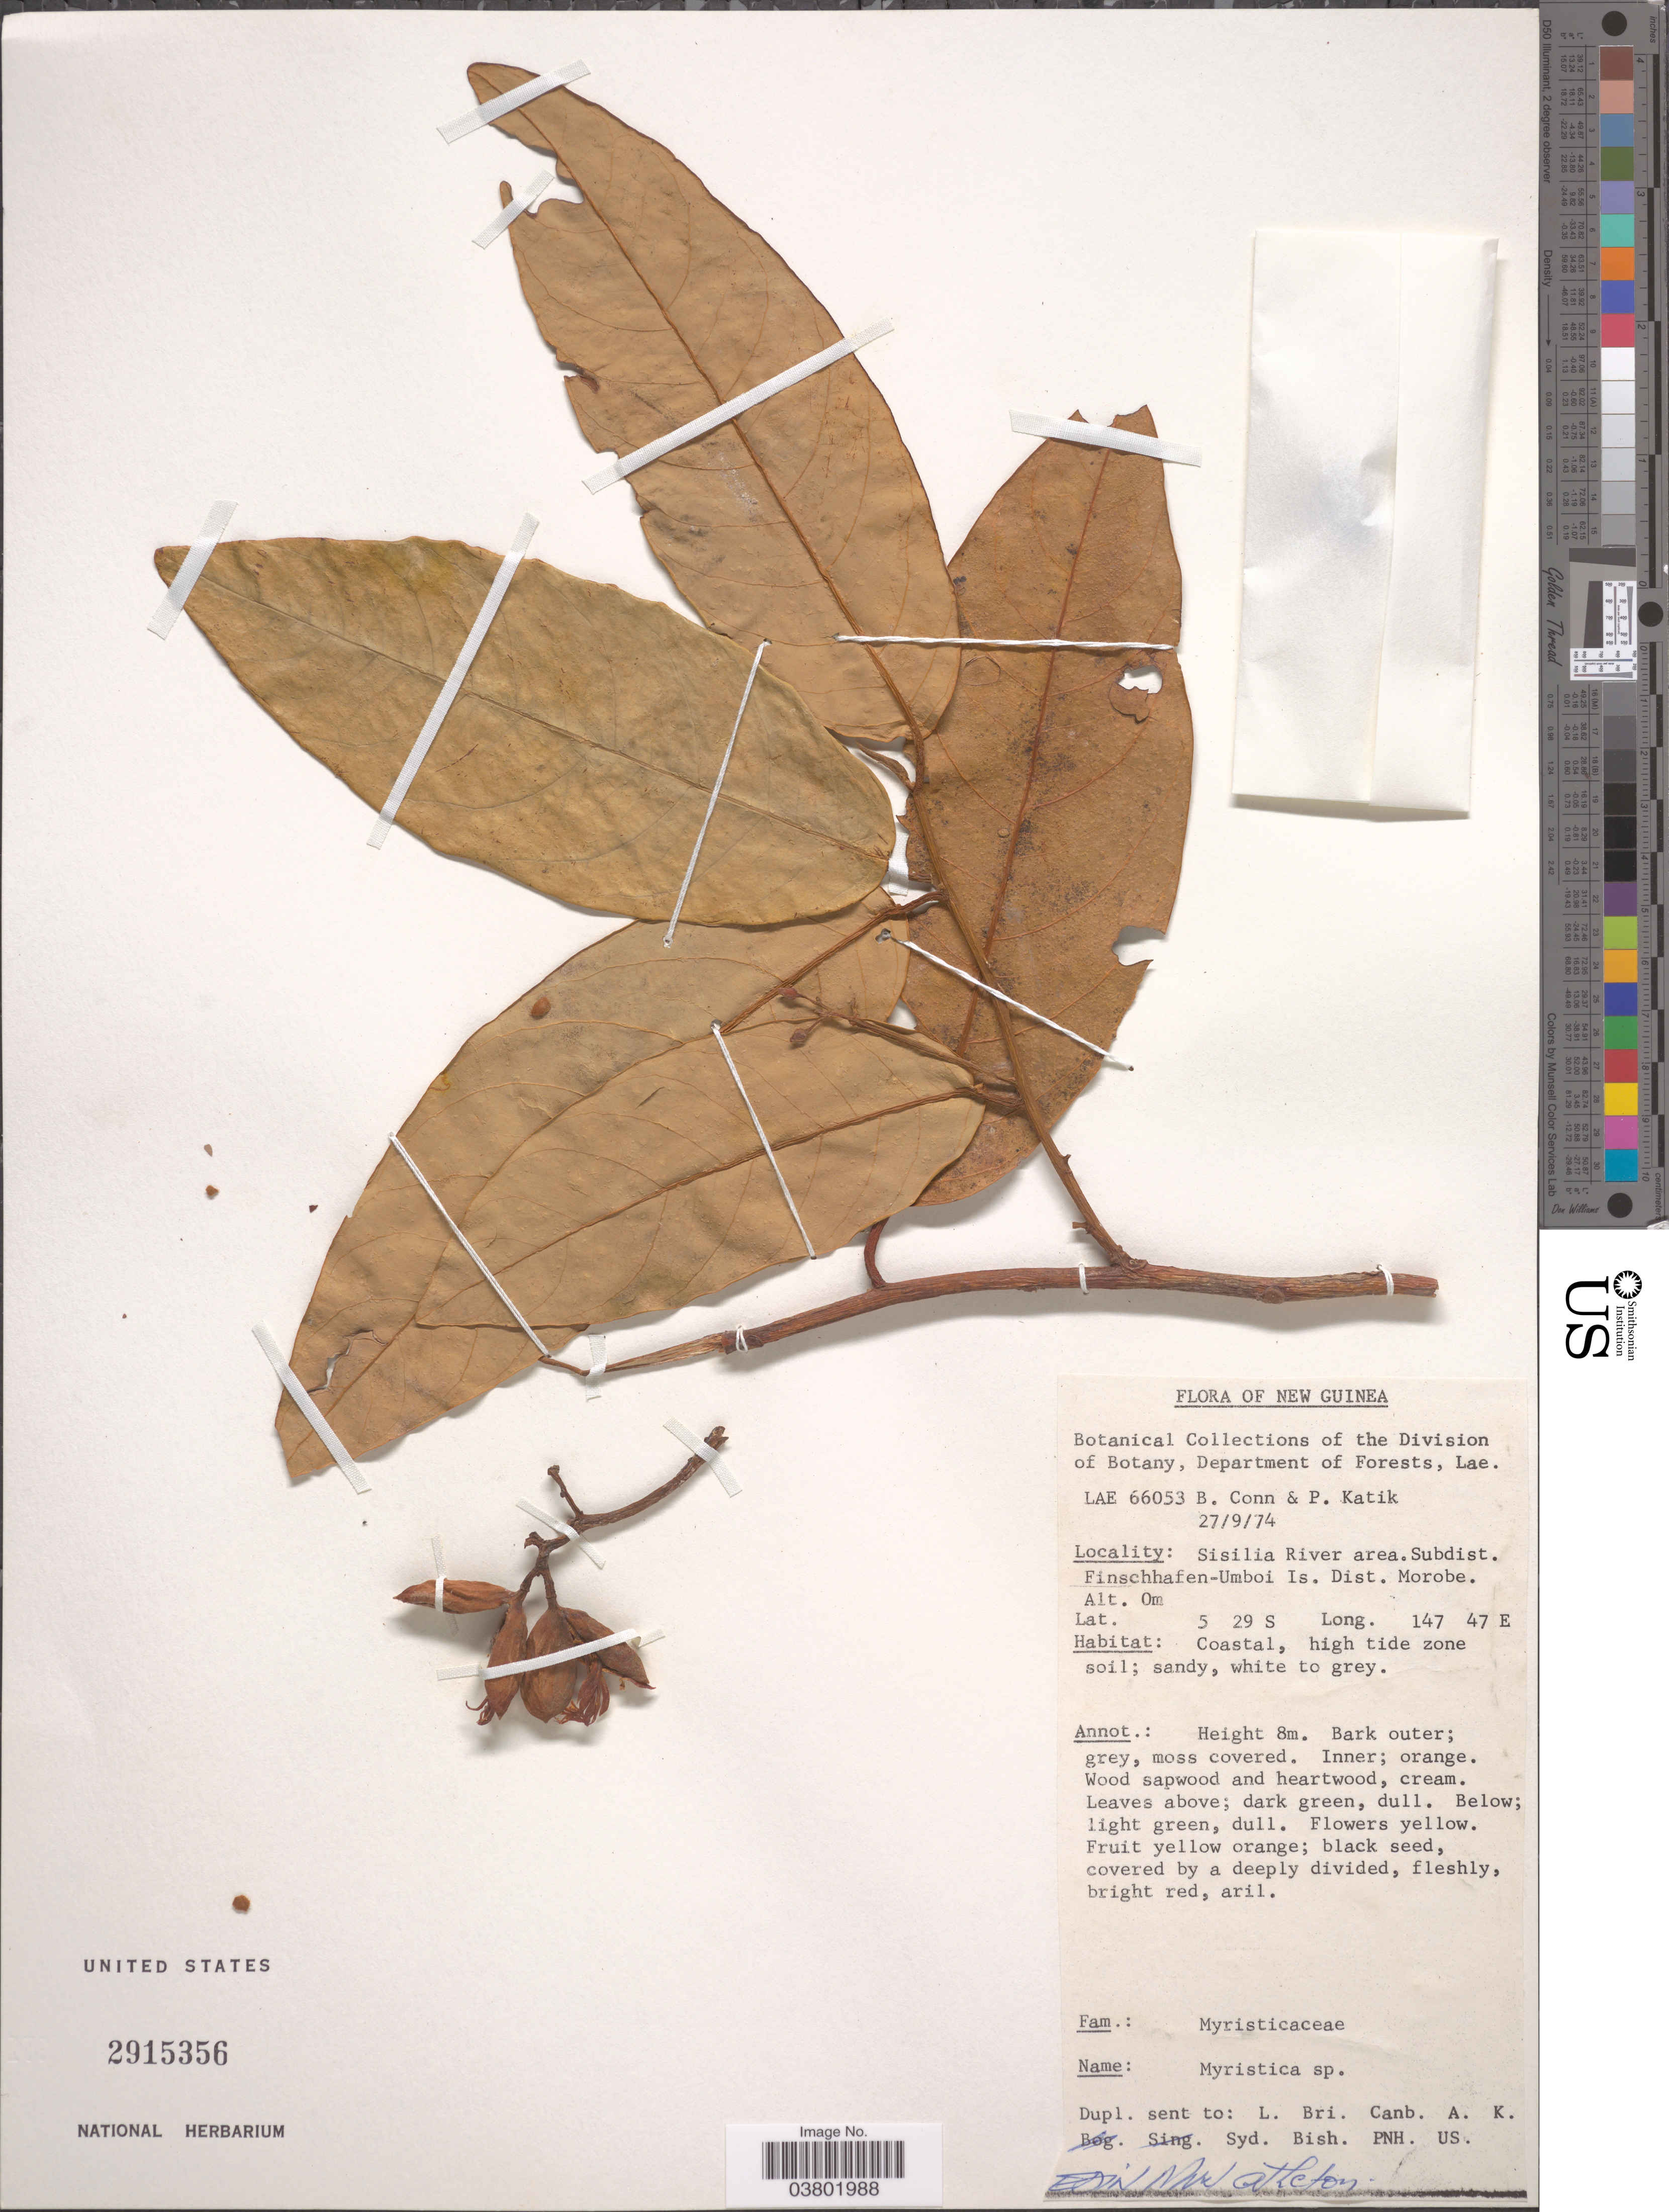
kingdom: Plantae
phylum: Tracheophyta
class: Magnoliopsida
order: Magnoliales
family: Myristicaceae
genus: Myristica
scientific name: Myristica sp.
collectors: B. Conn & P. Katik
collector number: LAE 66053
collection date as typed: Transcribed d/m/y: 27/9/74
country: Papua New Guinea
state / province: Morobe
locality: New Guinea. Sisilia River area. Subdist. Finschhafen-Umboi Is. Dist. Morobe.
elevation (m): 0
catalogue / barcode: US 2915356